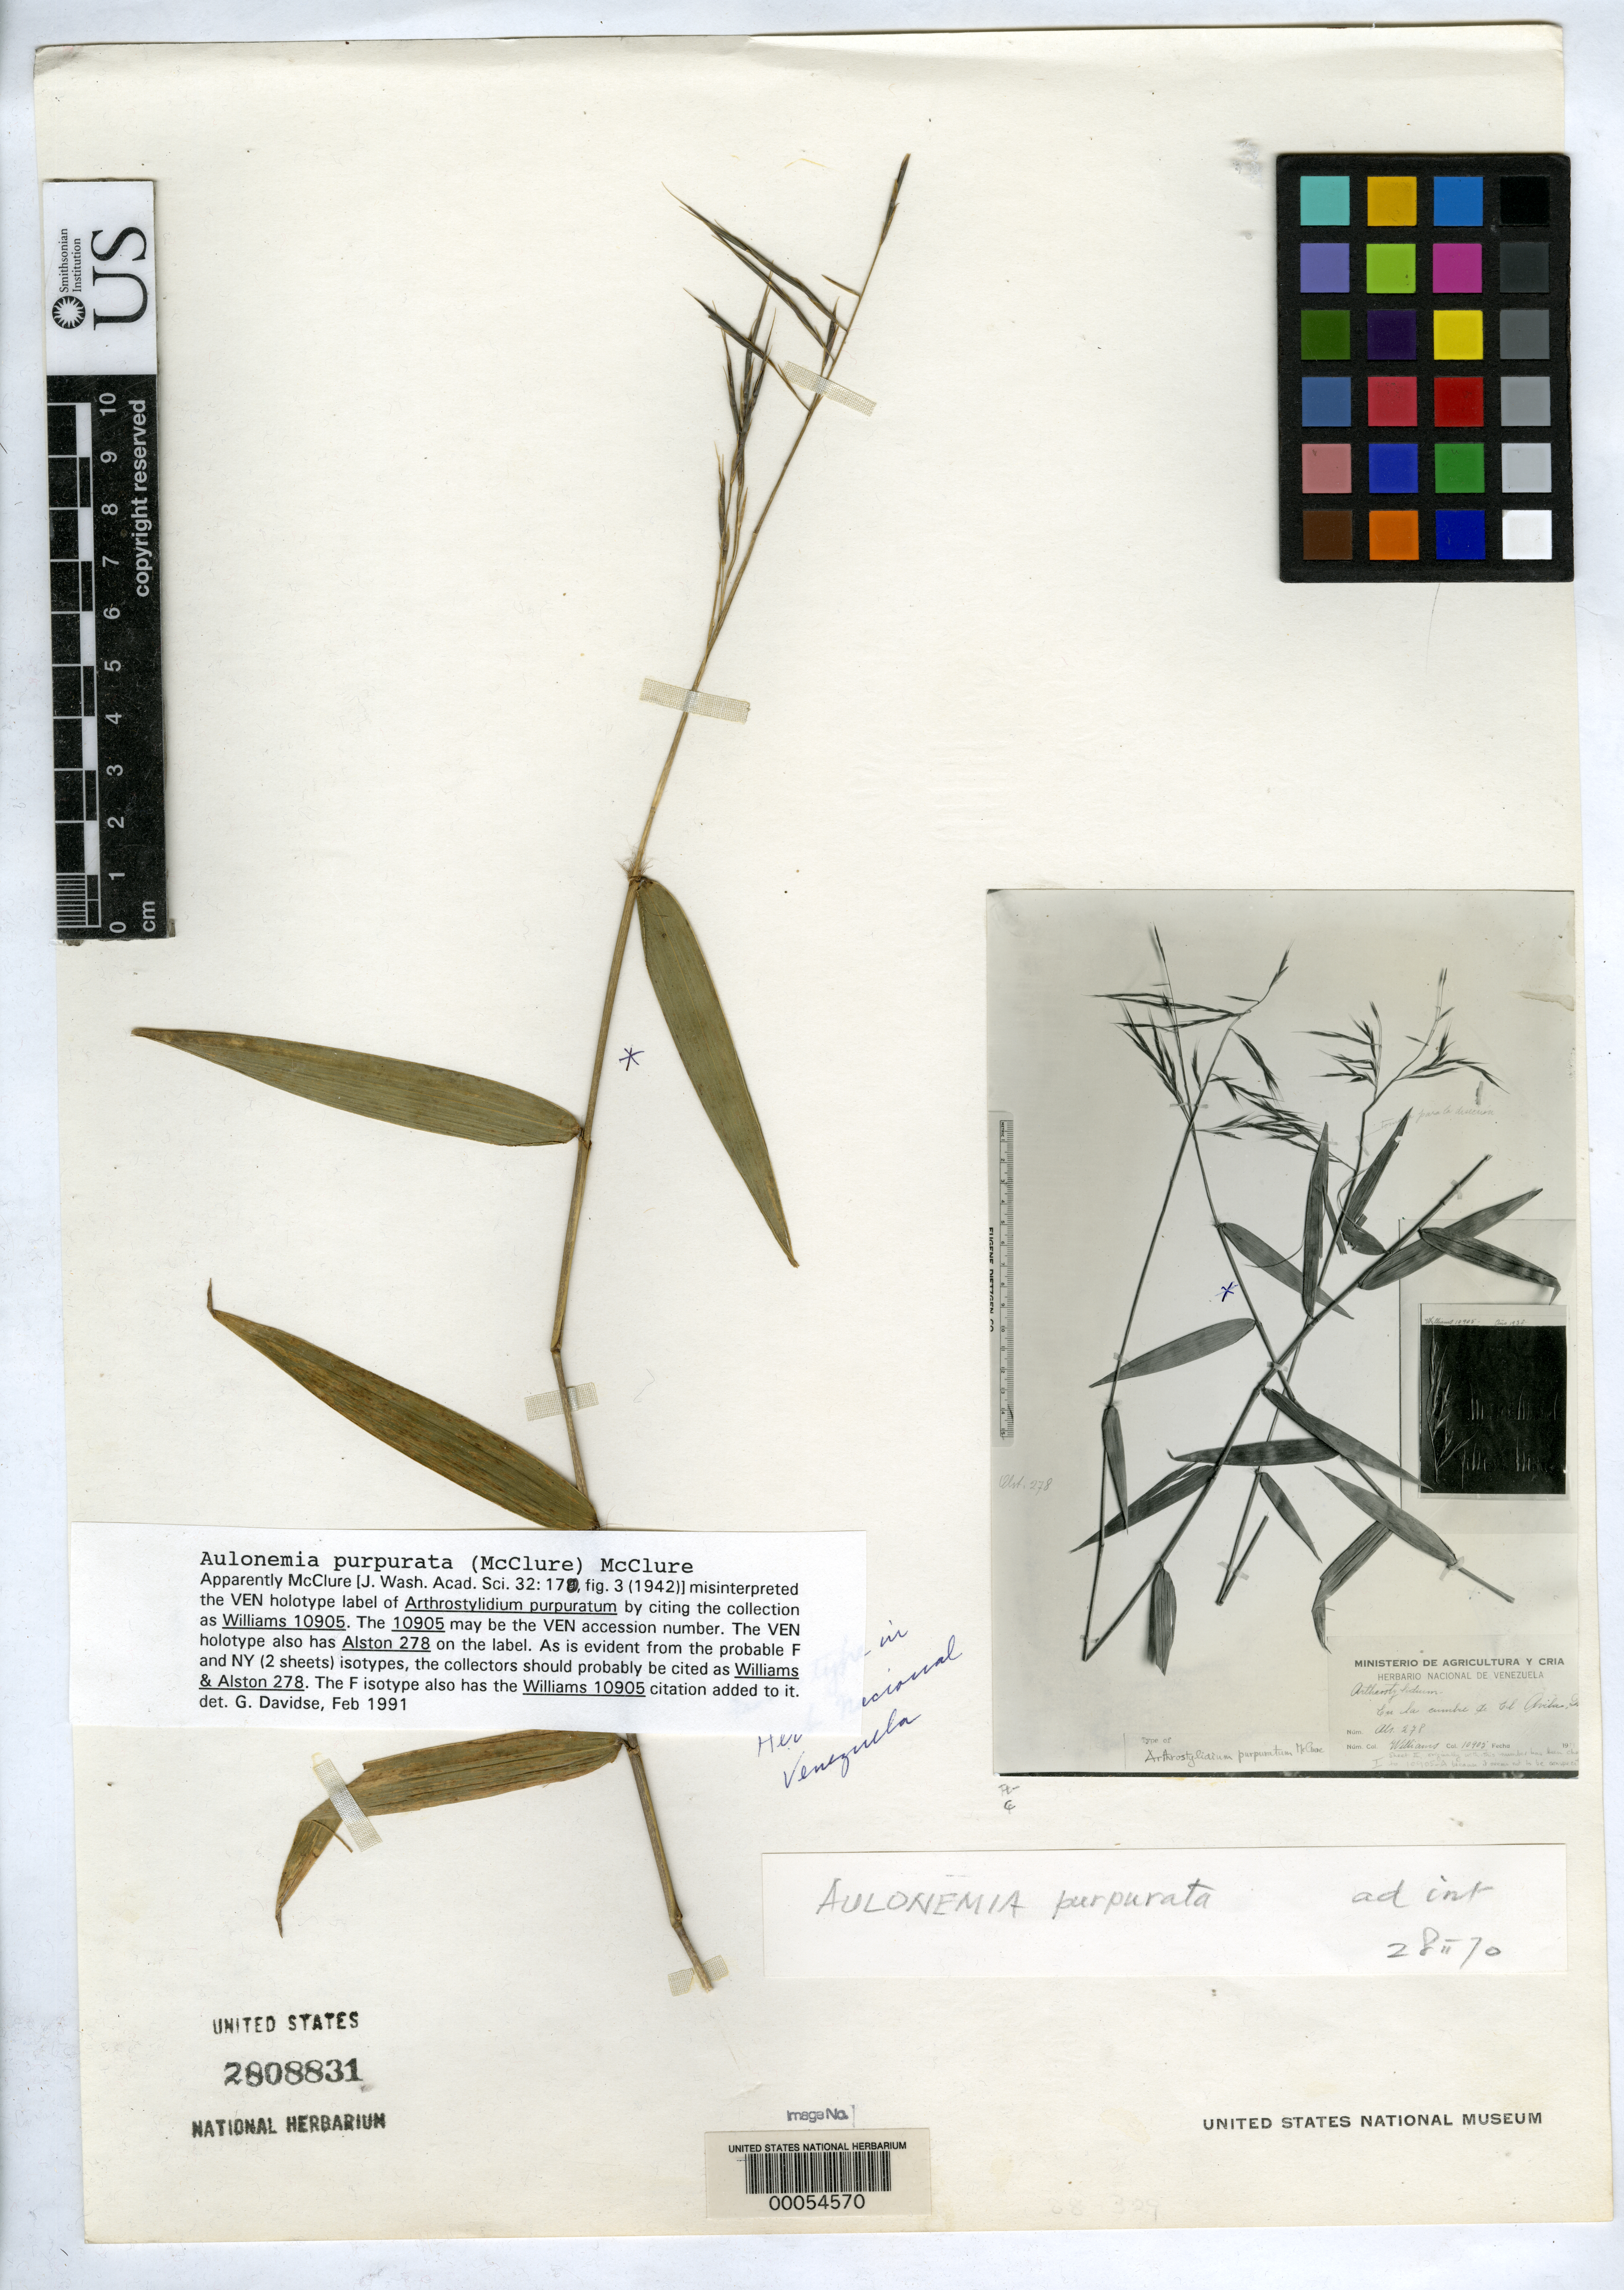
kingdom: Plantae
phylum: Tracheophyta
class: Liliopsida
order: Poales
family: Poaceae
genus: Arthrostylidium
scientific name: Arthrostylidium purpuratum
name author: McClure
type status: Isotype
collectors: Ll. Williams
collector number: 10905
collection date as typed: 1938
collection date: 1938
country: Venezuela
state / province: Distrito Federal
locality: El Alvila.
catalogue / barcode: US 2808831